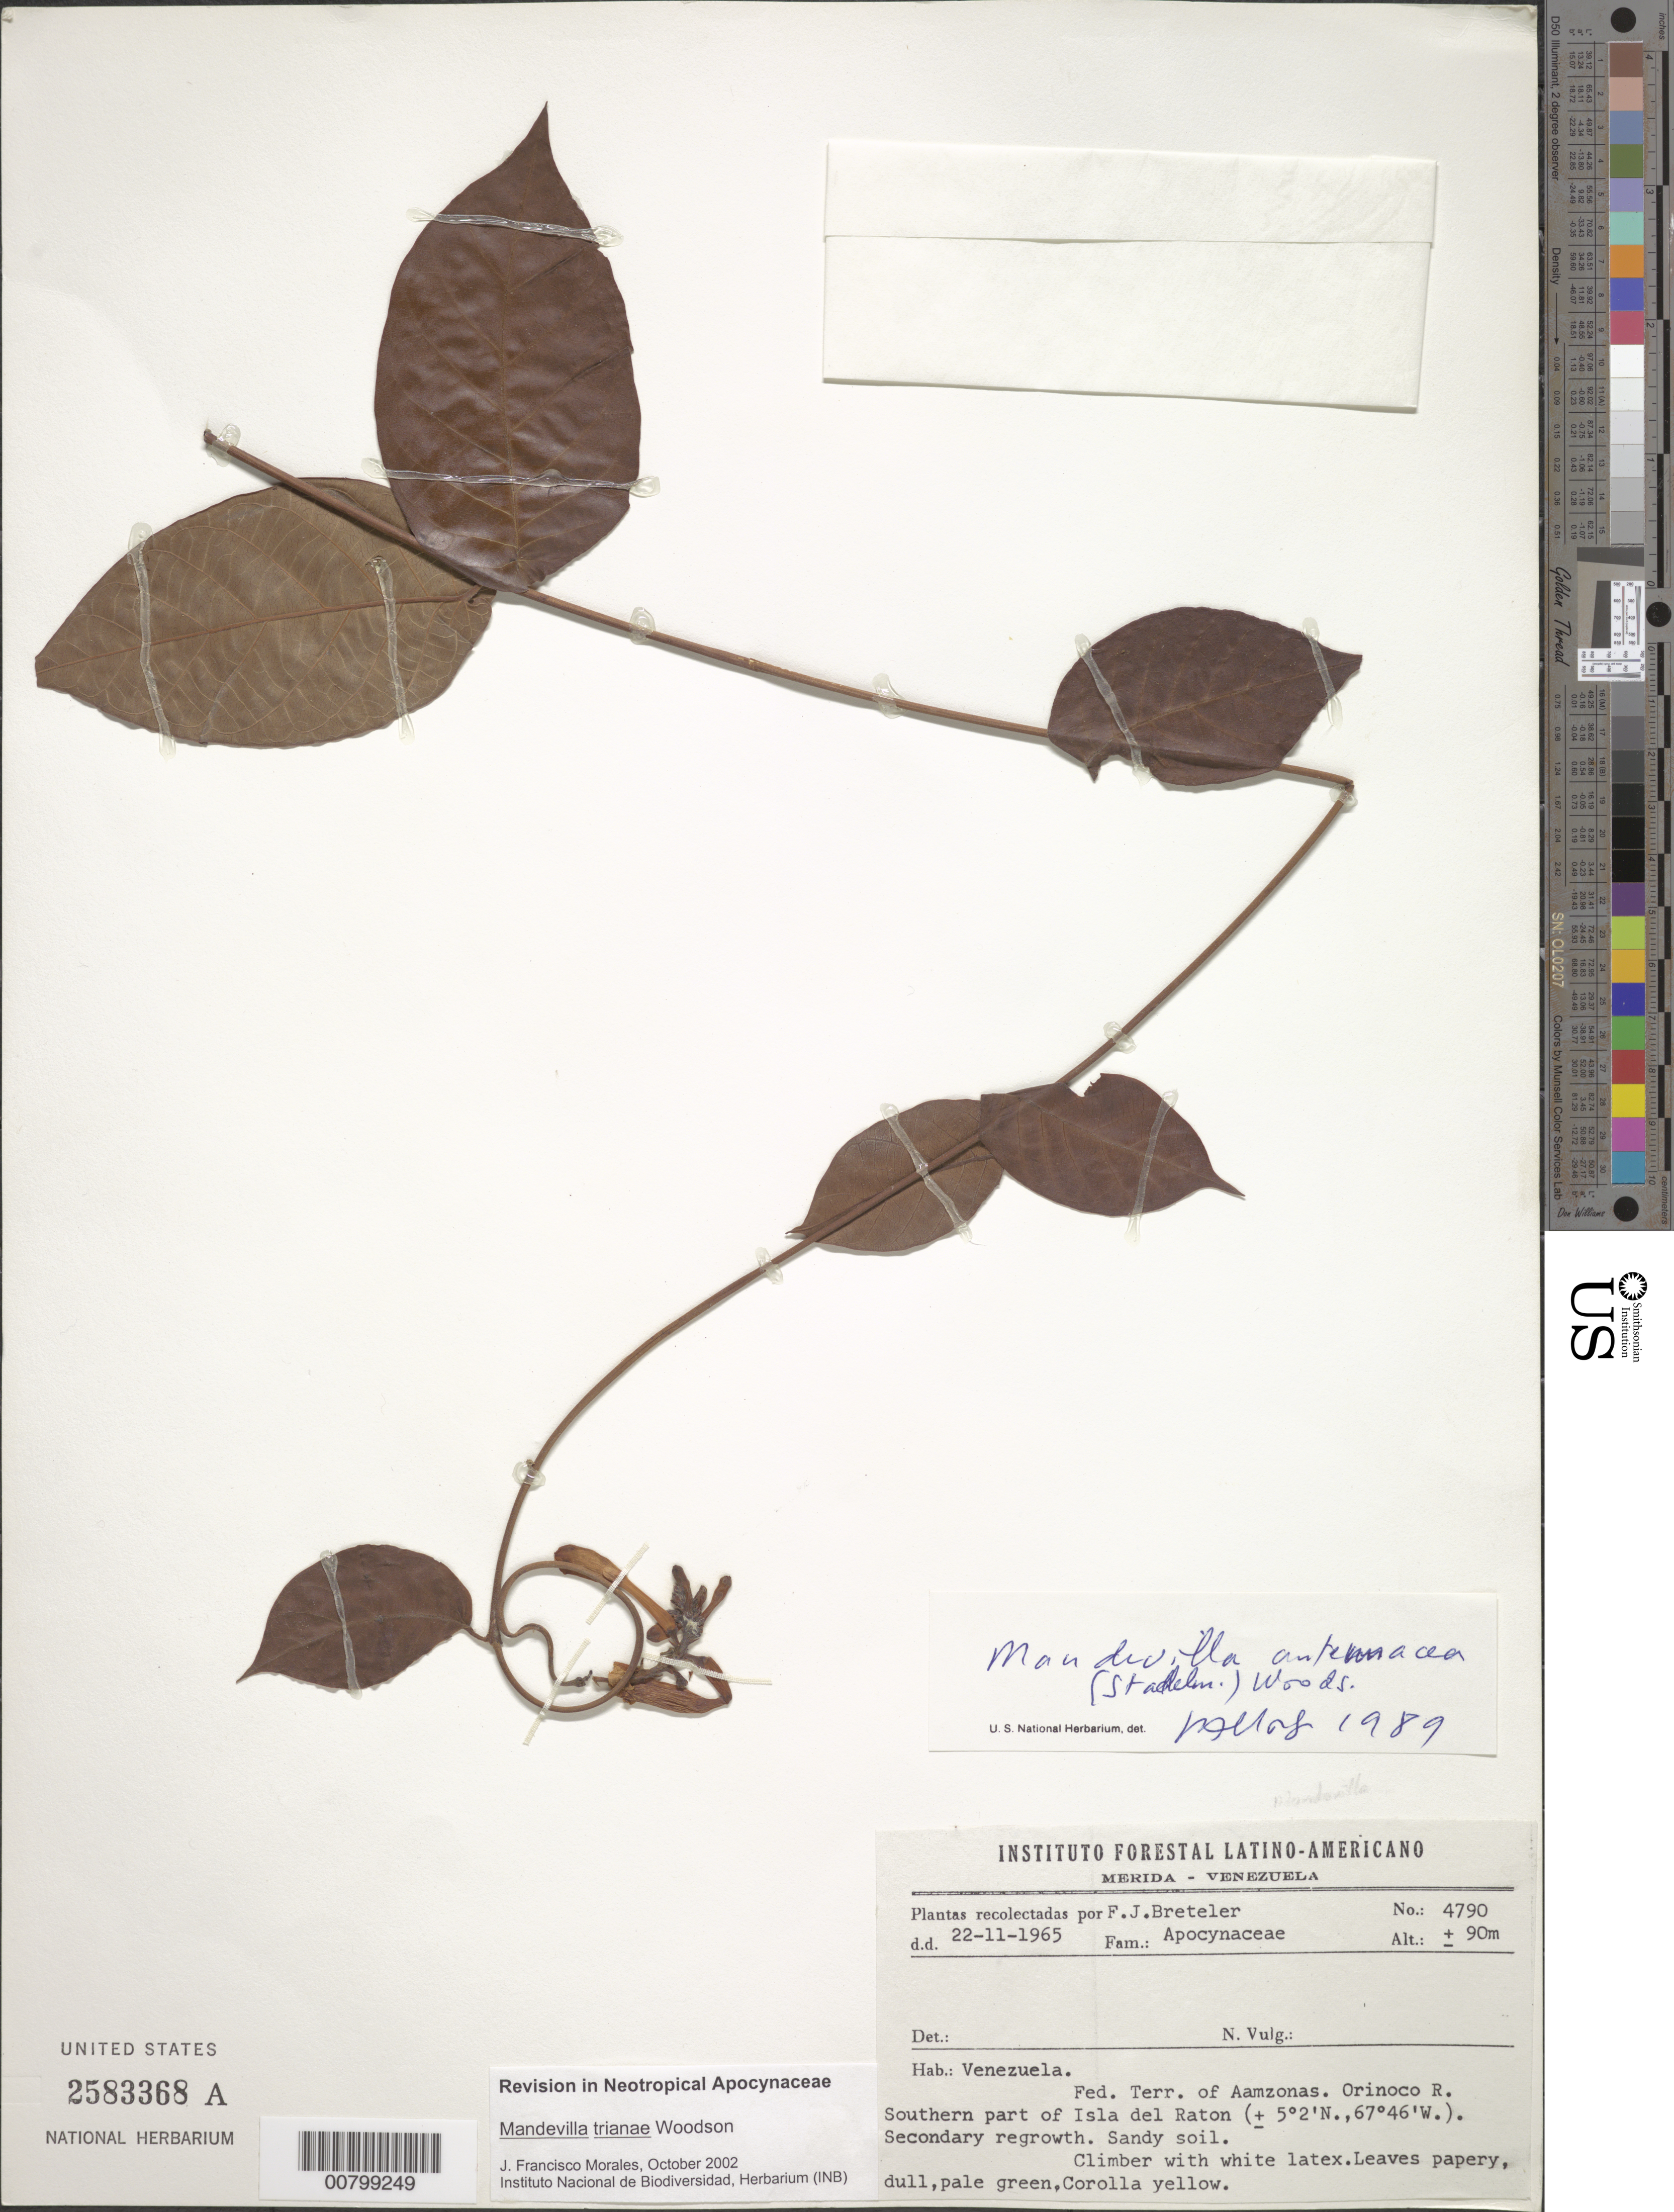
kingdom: Plantae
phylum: Tracheophyta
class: Magnoliopsida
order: Gentianales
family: Apocynaceae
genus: Mandevilla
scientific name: Mandevilla trianae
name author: Woodson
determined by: Morales, J. F.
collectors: F. J. Breteler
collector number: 4790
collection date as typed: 22-Nov-65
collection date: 1965-11-22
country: Venezuela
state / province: Amazonas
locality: Orinoco R., southern part of Isla del Ratón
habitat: Secondary regrowth, sandy soil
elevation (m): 90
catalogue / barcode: US 2583368A